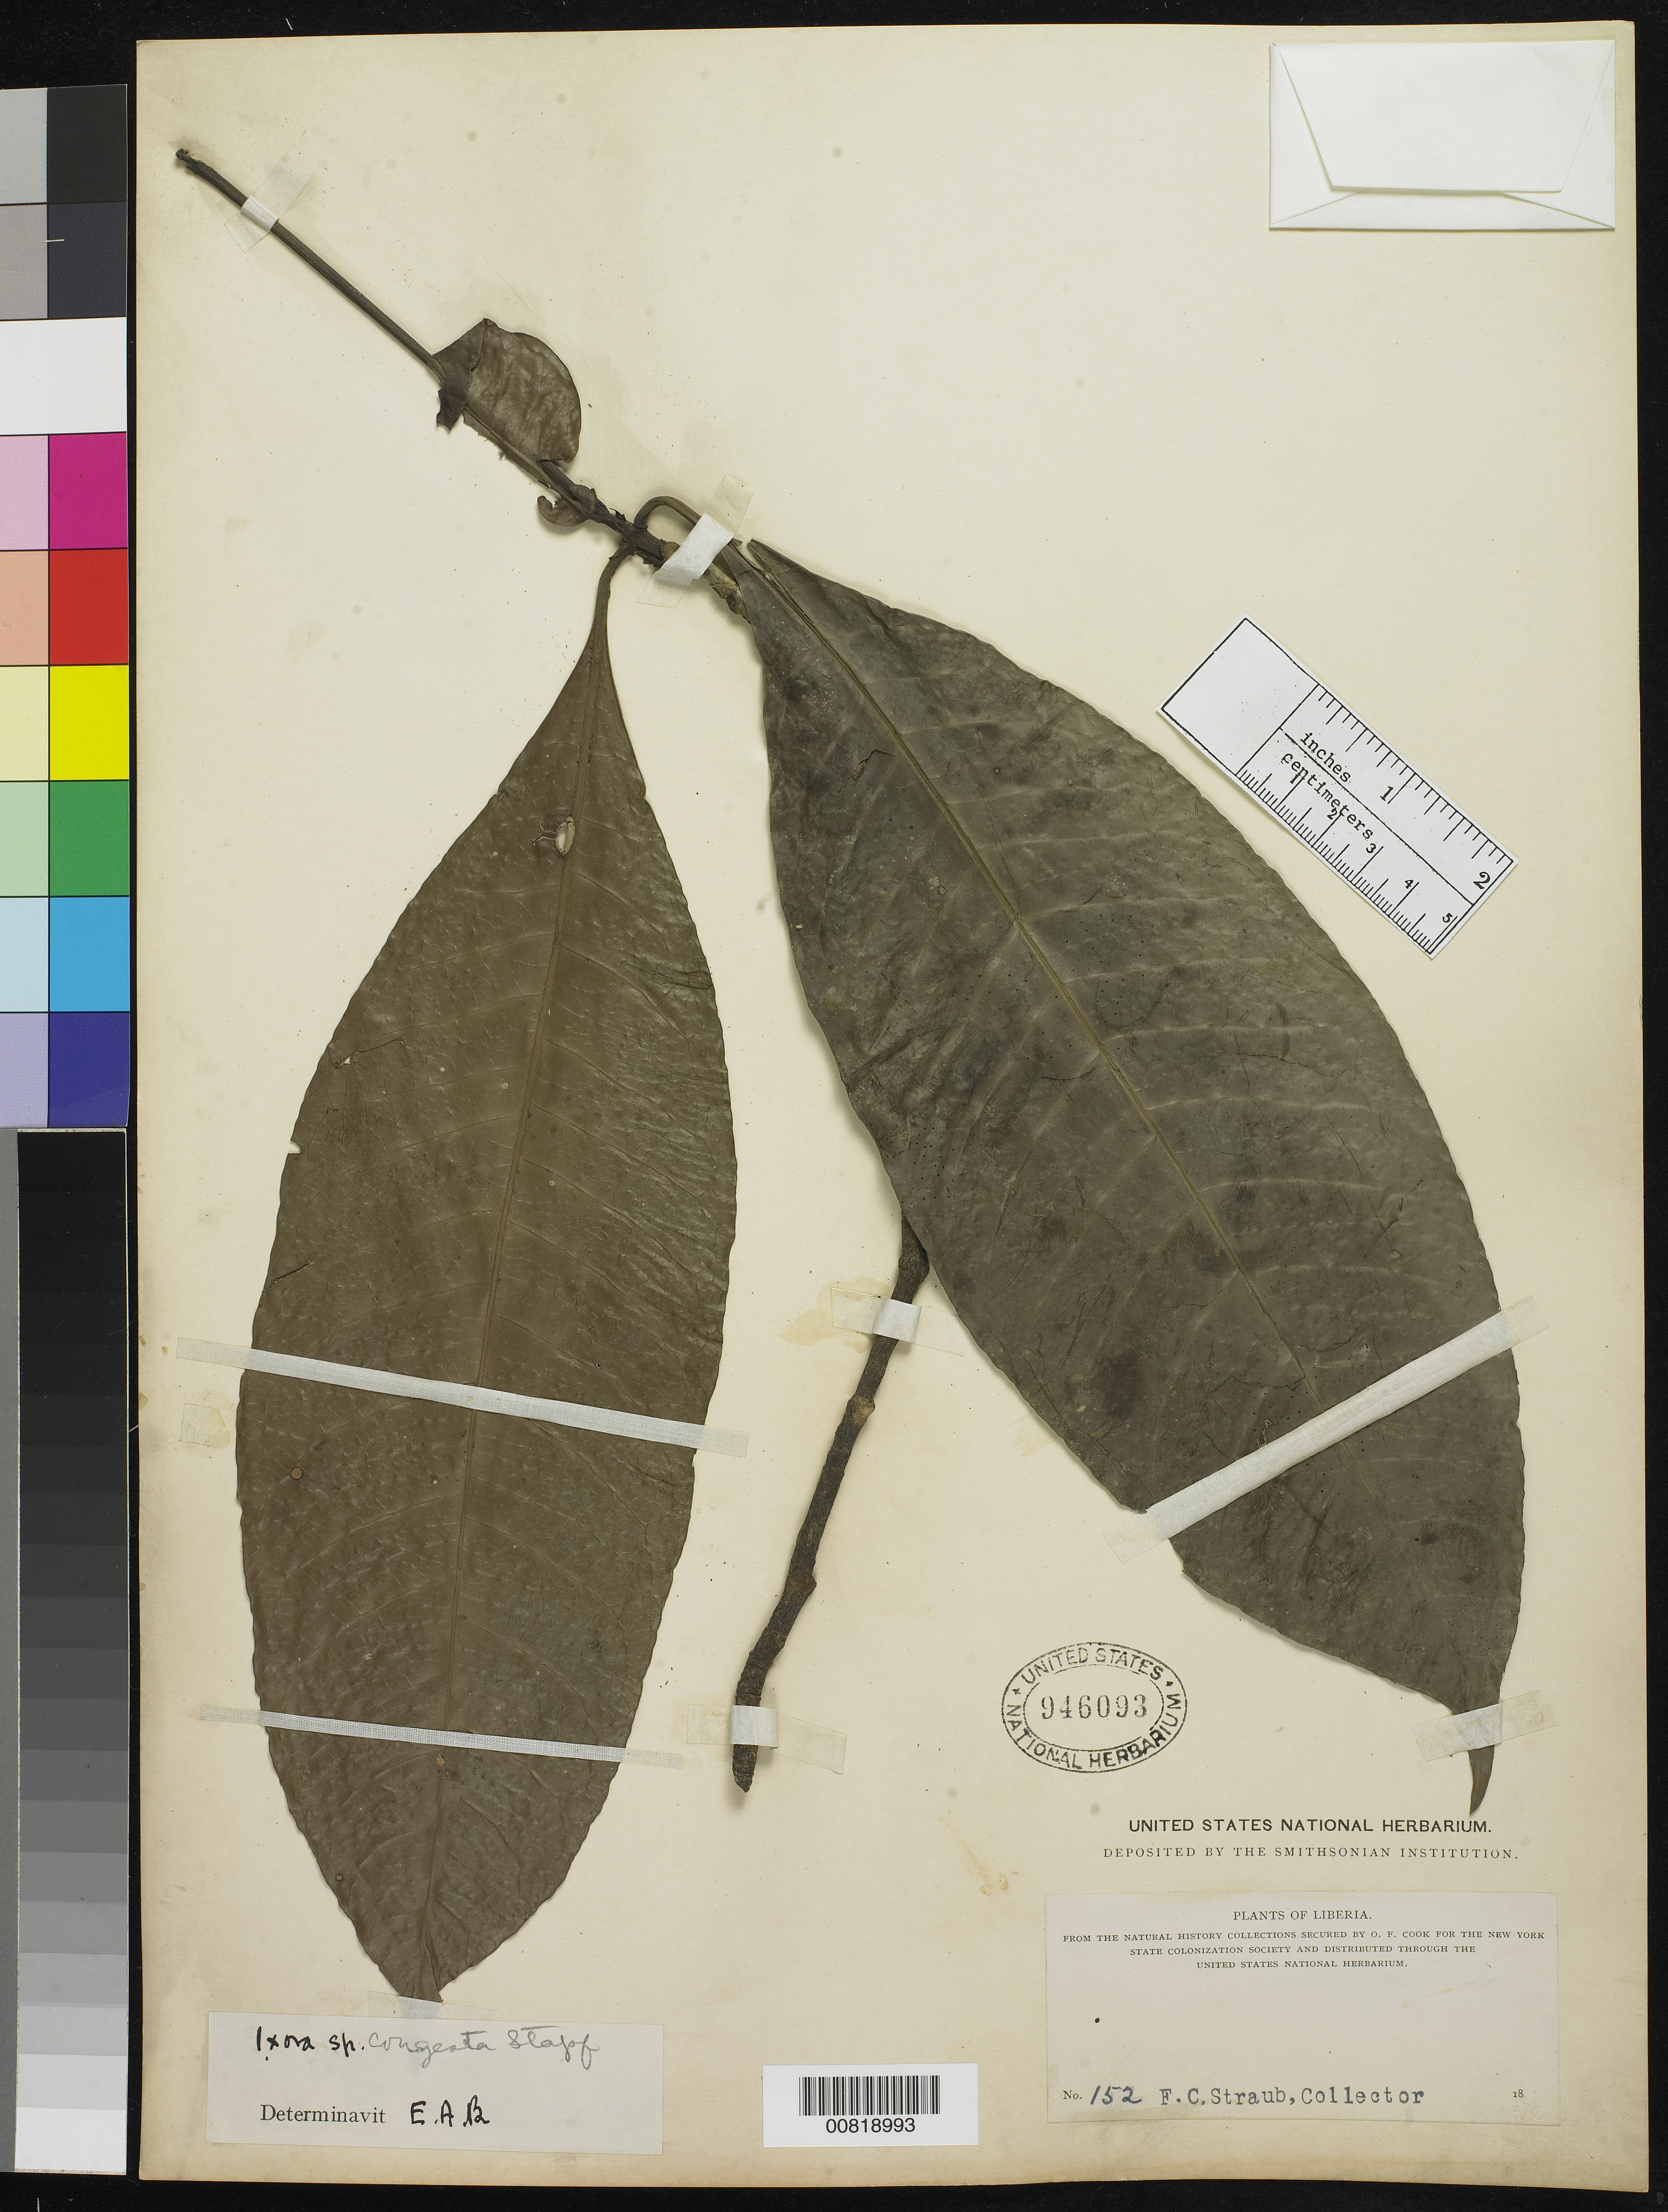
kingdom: Plantae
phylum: Tracheophyta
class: Magnoliopsida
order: Gentianales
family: Rubiaceae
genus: Ixora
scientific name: Ixora sp.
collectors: F. Straub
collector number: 152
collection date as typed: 18--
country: Liberia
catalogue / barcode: US 946093